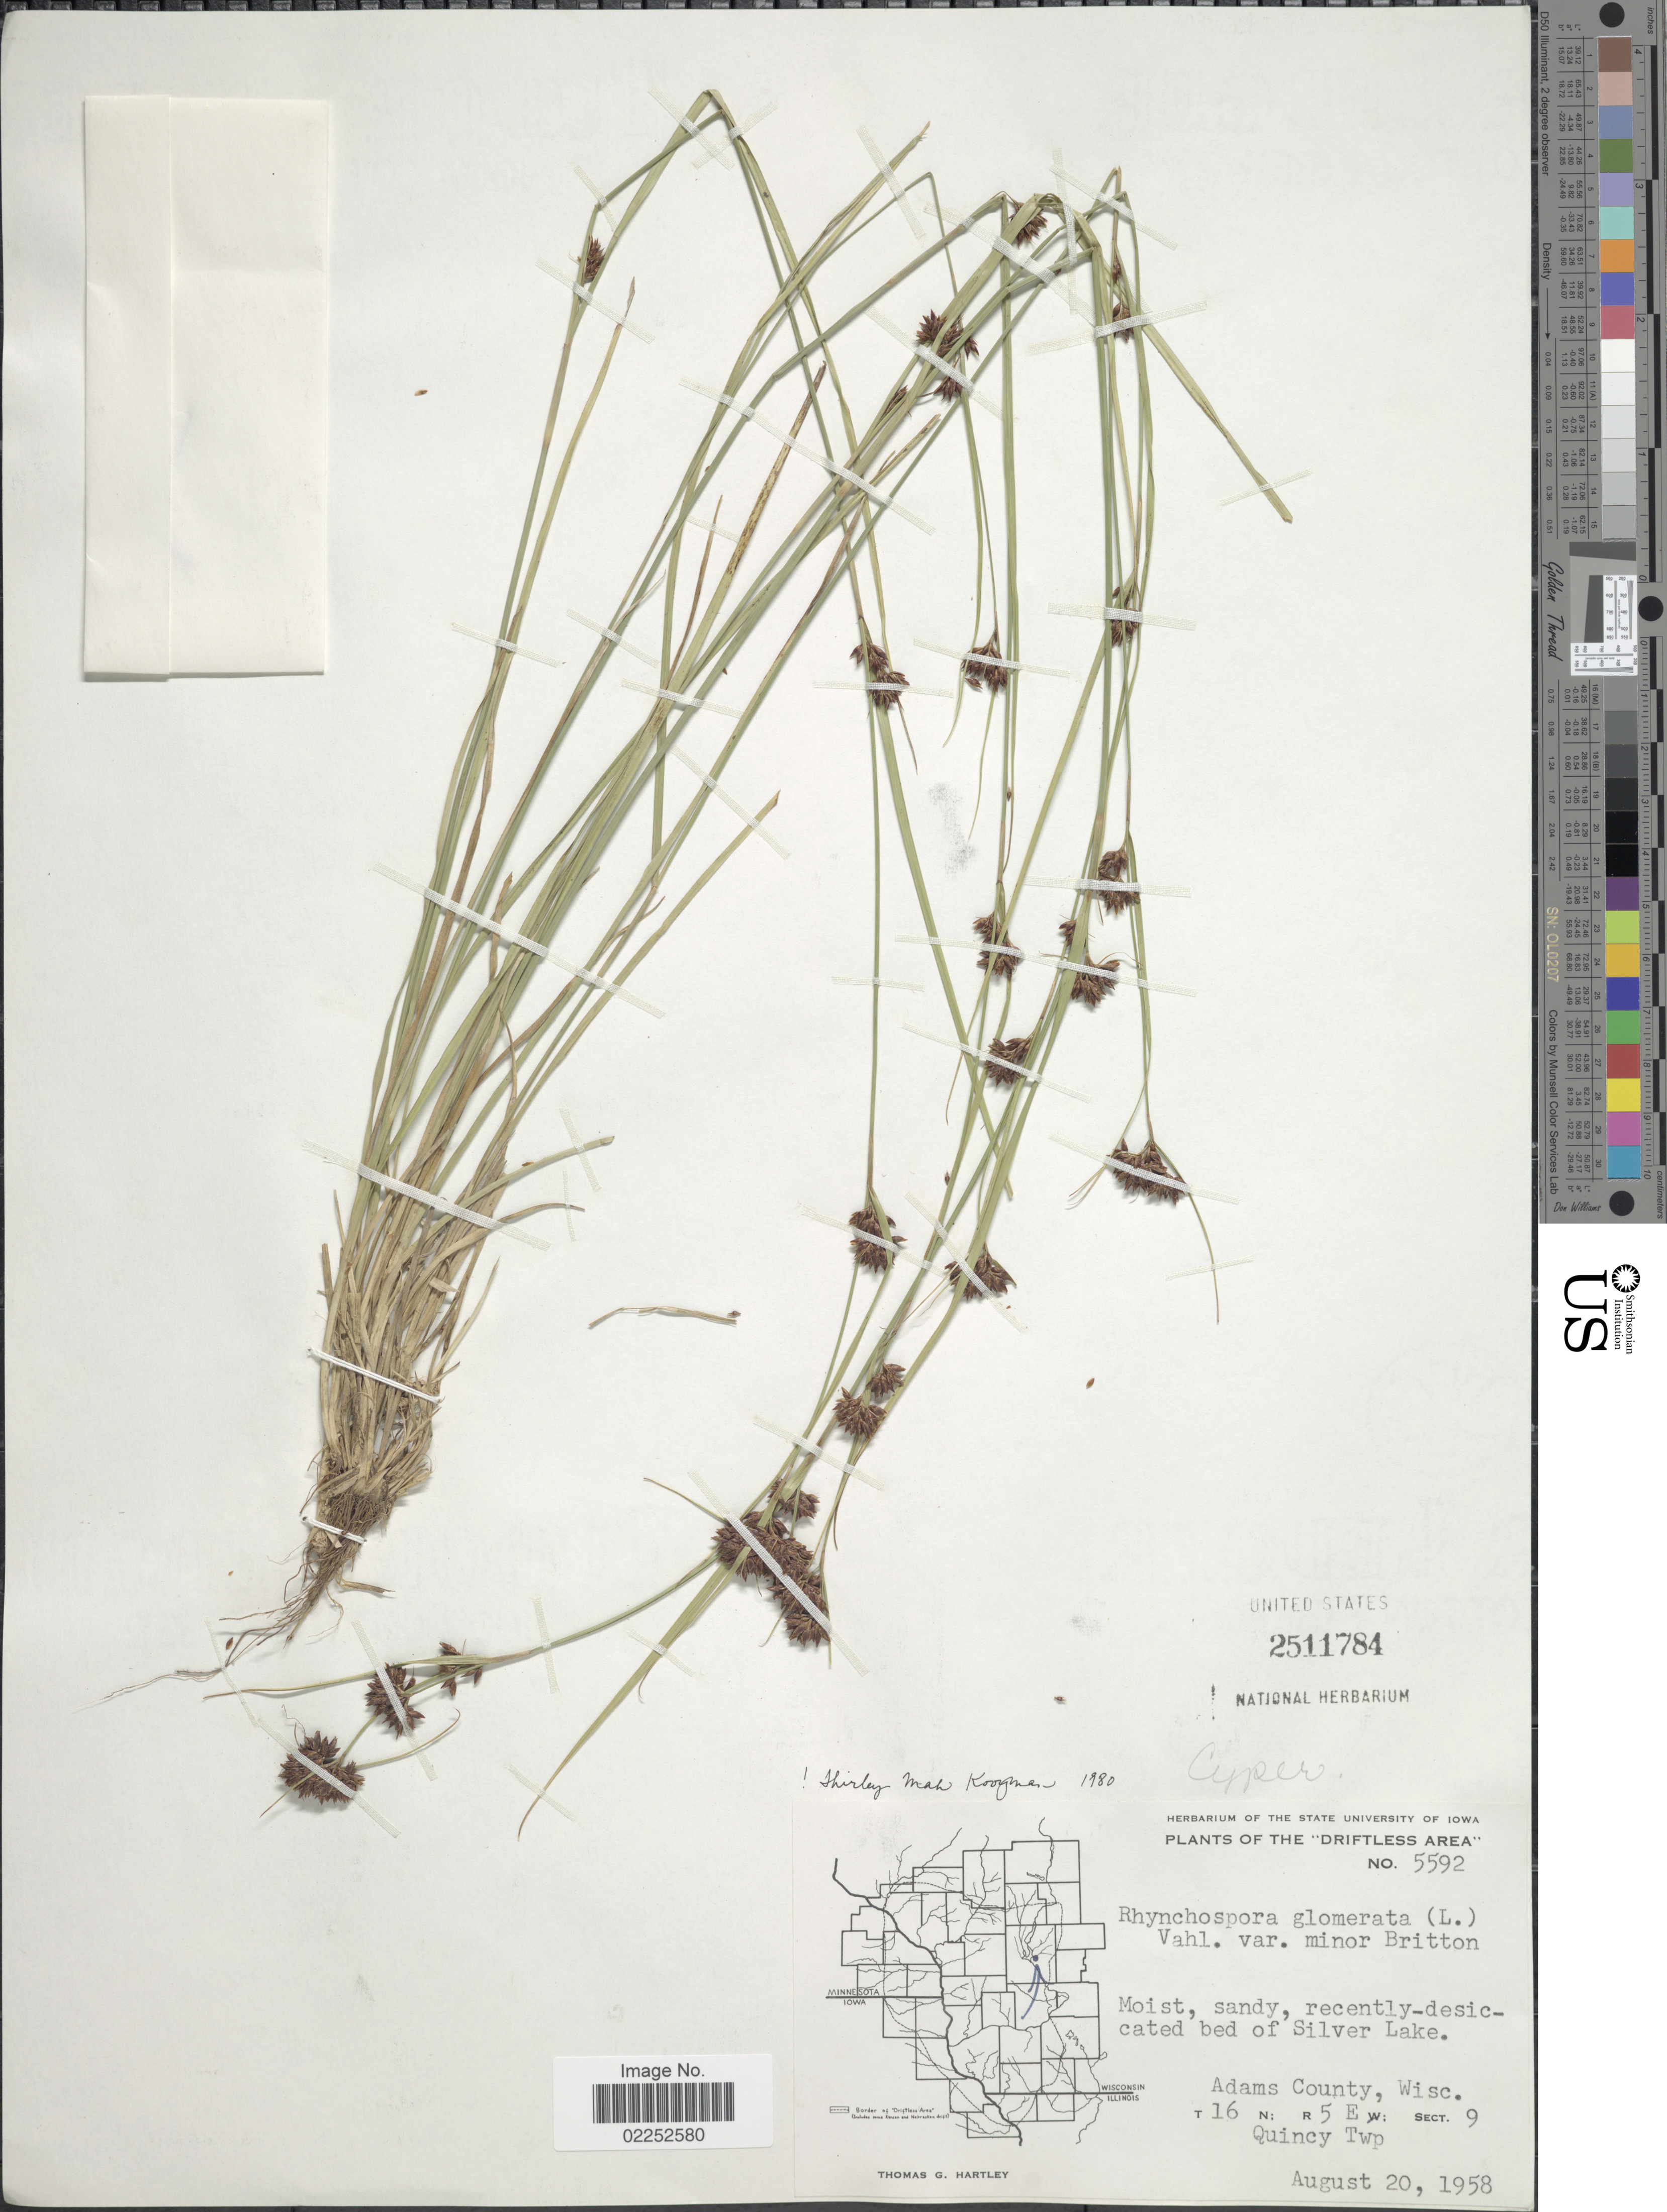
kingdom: Plantae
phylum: Tracheophyta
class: Liliopsida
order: Poales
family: Cyperaceae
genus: Rhynchospora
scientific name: Rhynchospora capitellata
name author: (Michx.) Vahl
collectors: T. G. Hartley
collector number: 5592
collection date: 1958-08-20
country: United States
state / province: Wisconsin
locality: The 'Driftless Area', Moist, sandy, recently-desiccated bed of Silver Lake, Adams County, T 16 N; R 5 E; Sect. 9, Quincy Twp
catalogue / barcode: US 2511784